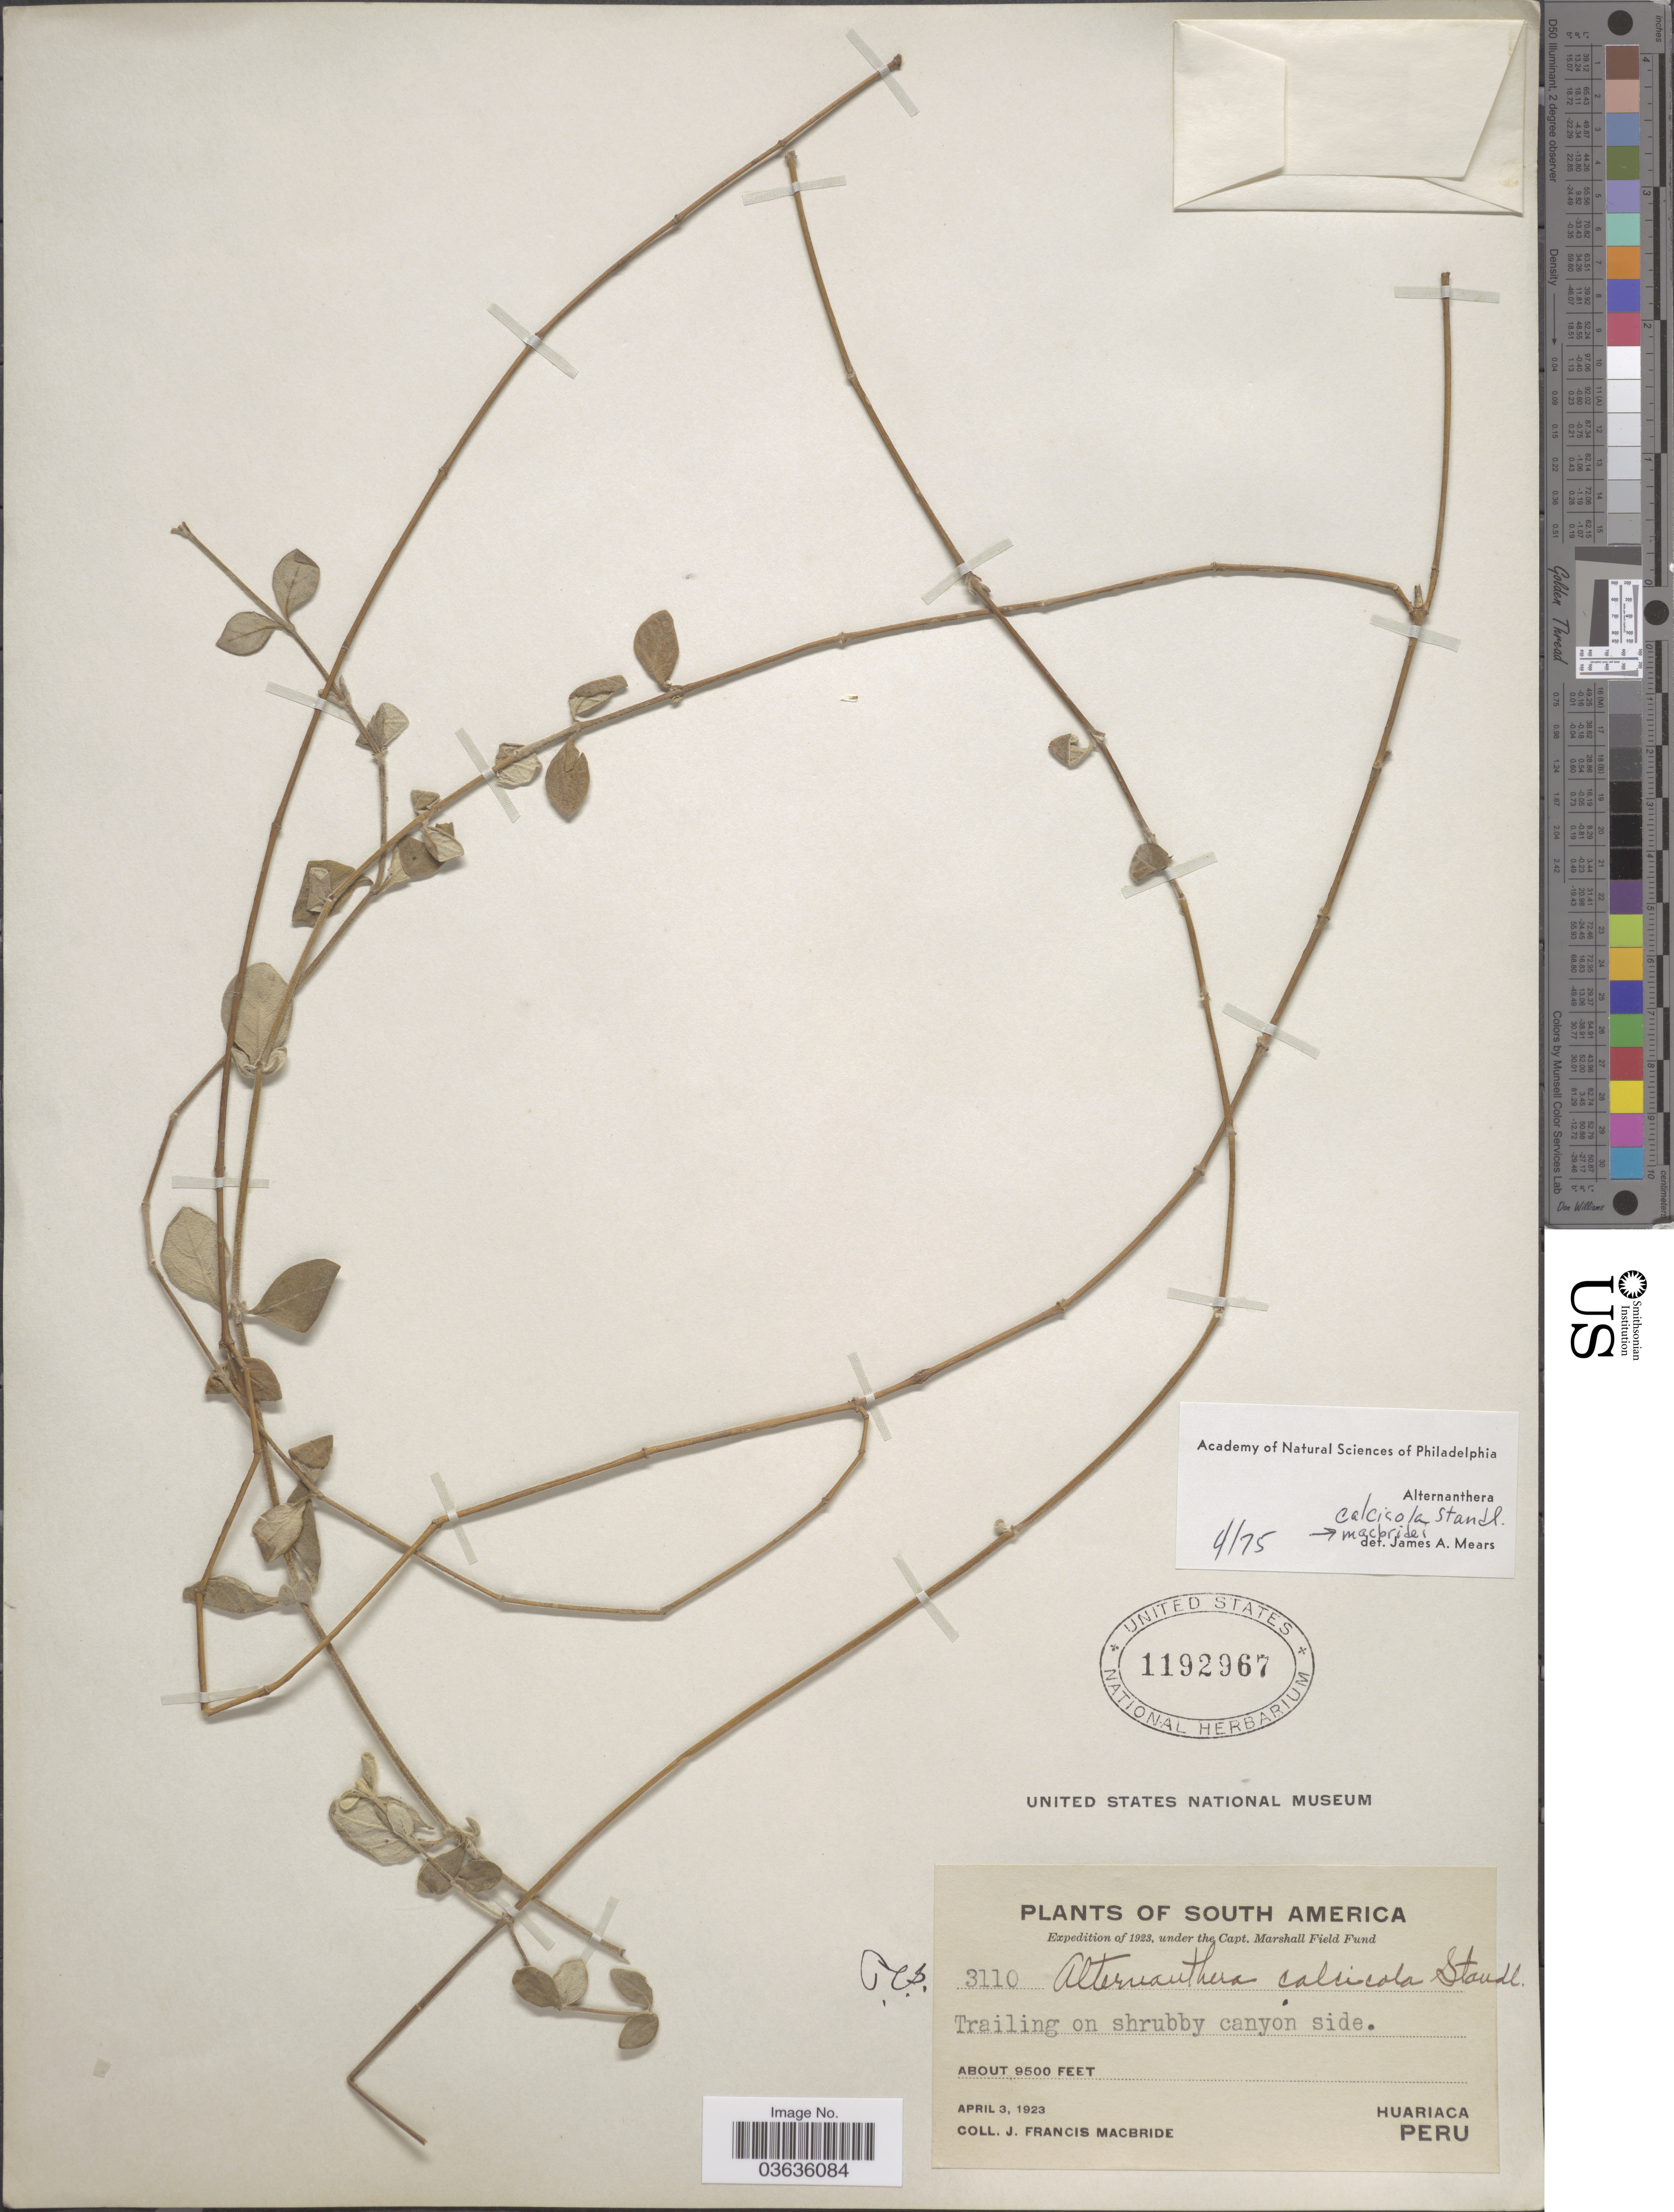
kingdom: Plantae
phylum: Tracheophyta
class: Magnoliopsida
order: Caryophyllales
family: Amaranthaceae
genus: Alternanthera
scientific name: Alternanthera calcicola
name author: Standl.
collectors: J. F. Macbride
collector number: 3110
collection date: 1923-04-03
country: Peru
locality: Trailing on shrubby canyon side. Huariaca.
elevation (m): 2896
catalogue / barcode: US 1192967